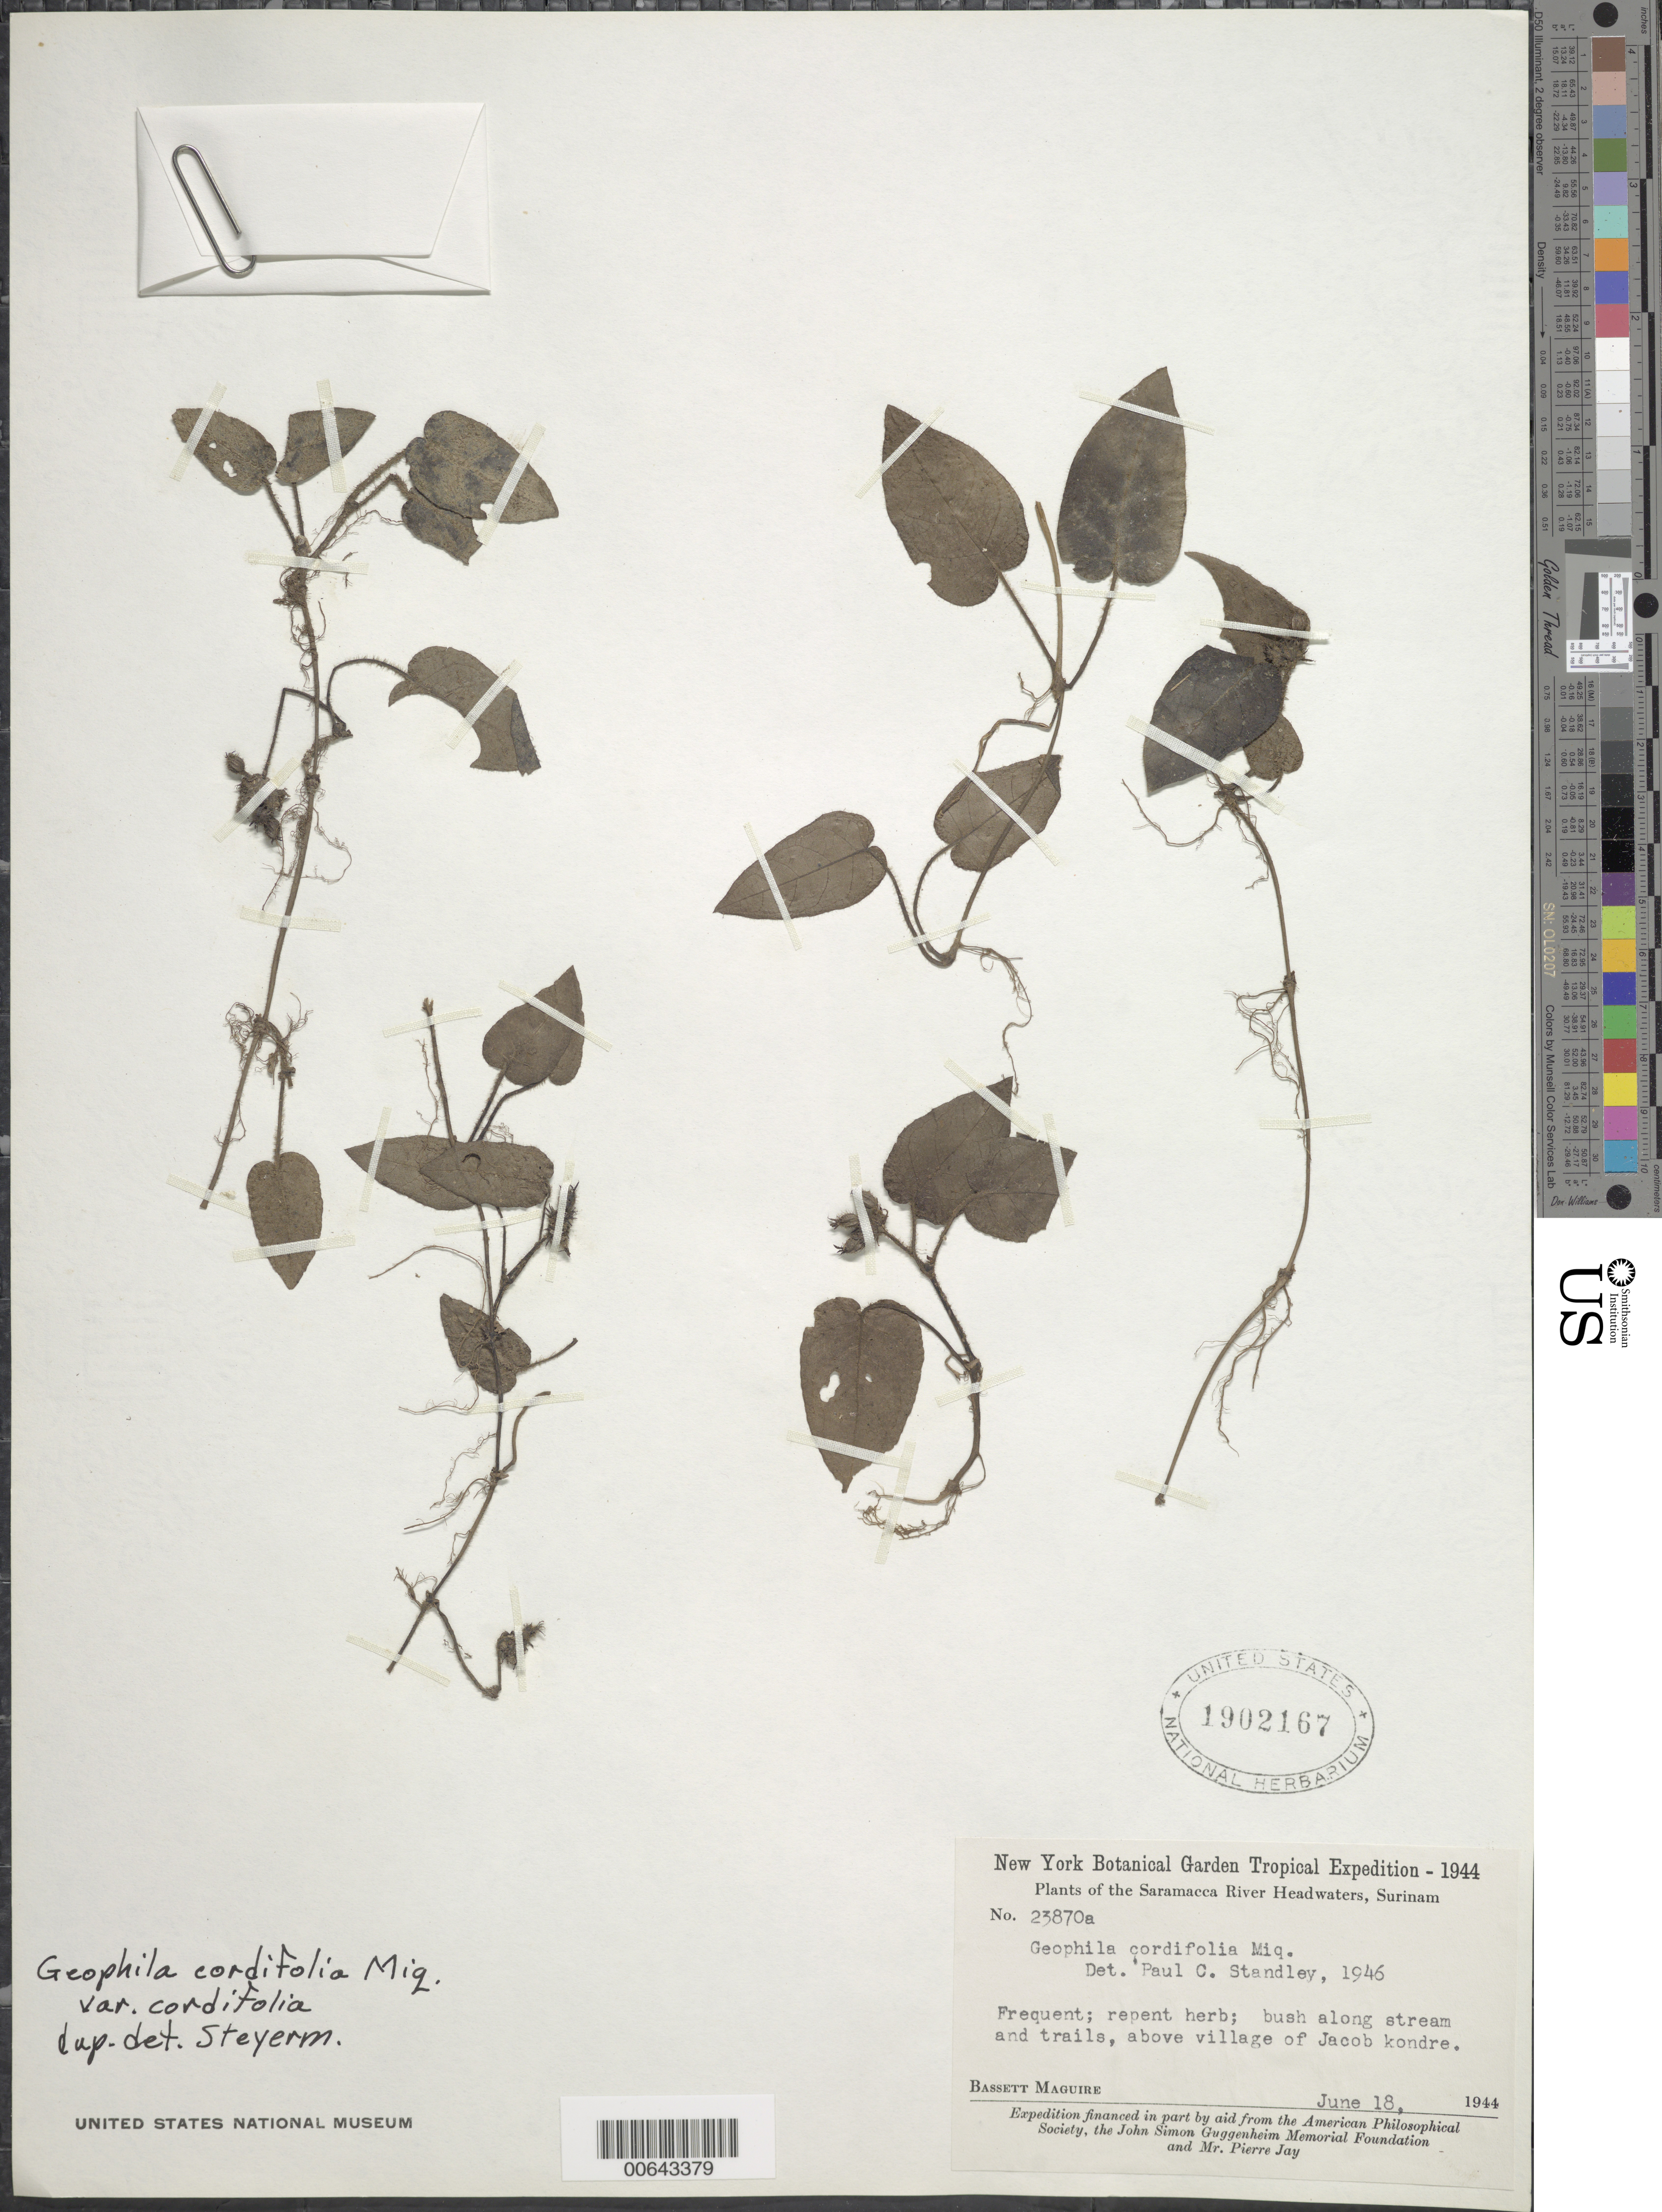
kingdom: Plantae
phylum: Tracheophyta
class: Magnoliopsida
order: Gentianales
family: Rubiaceae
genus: Geophila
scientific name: Geophila cordifolia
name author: Miq.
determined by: Steyermark, Julian A., (VEN)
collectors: B. Maguire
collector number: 23870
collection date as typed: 18-Jun-44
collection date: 1944-06-18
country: Suriname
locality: Jacob Kondre village, Saramacca River headwaters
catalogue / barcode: US 1902167